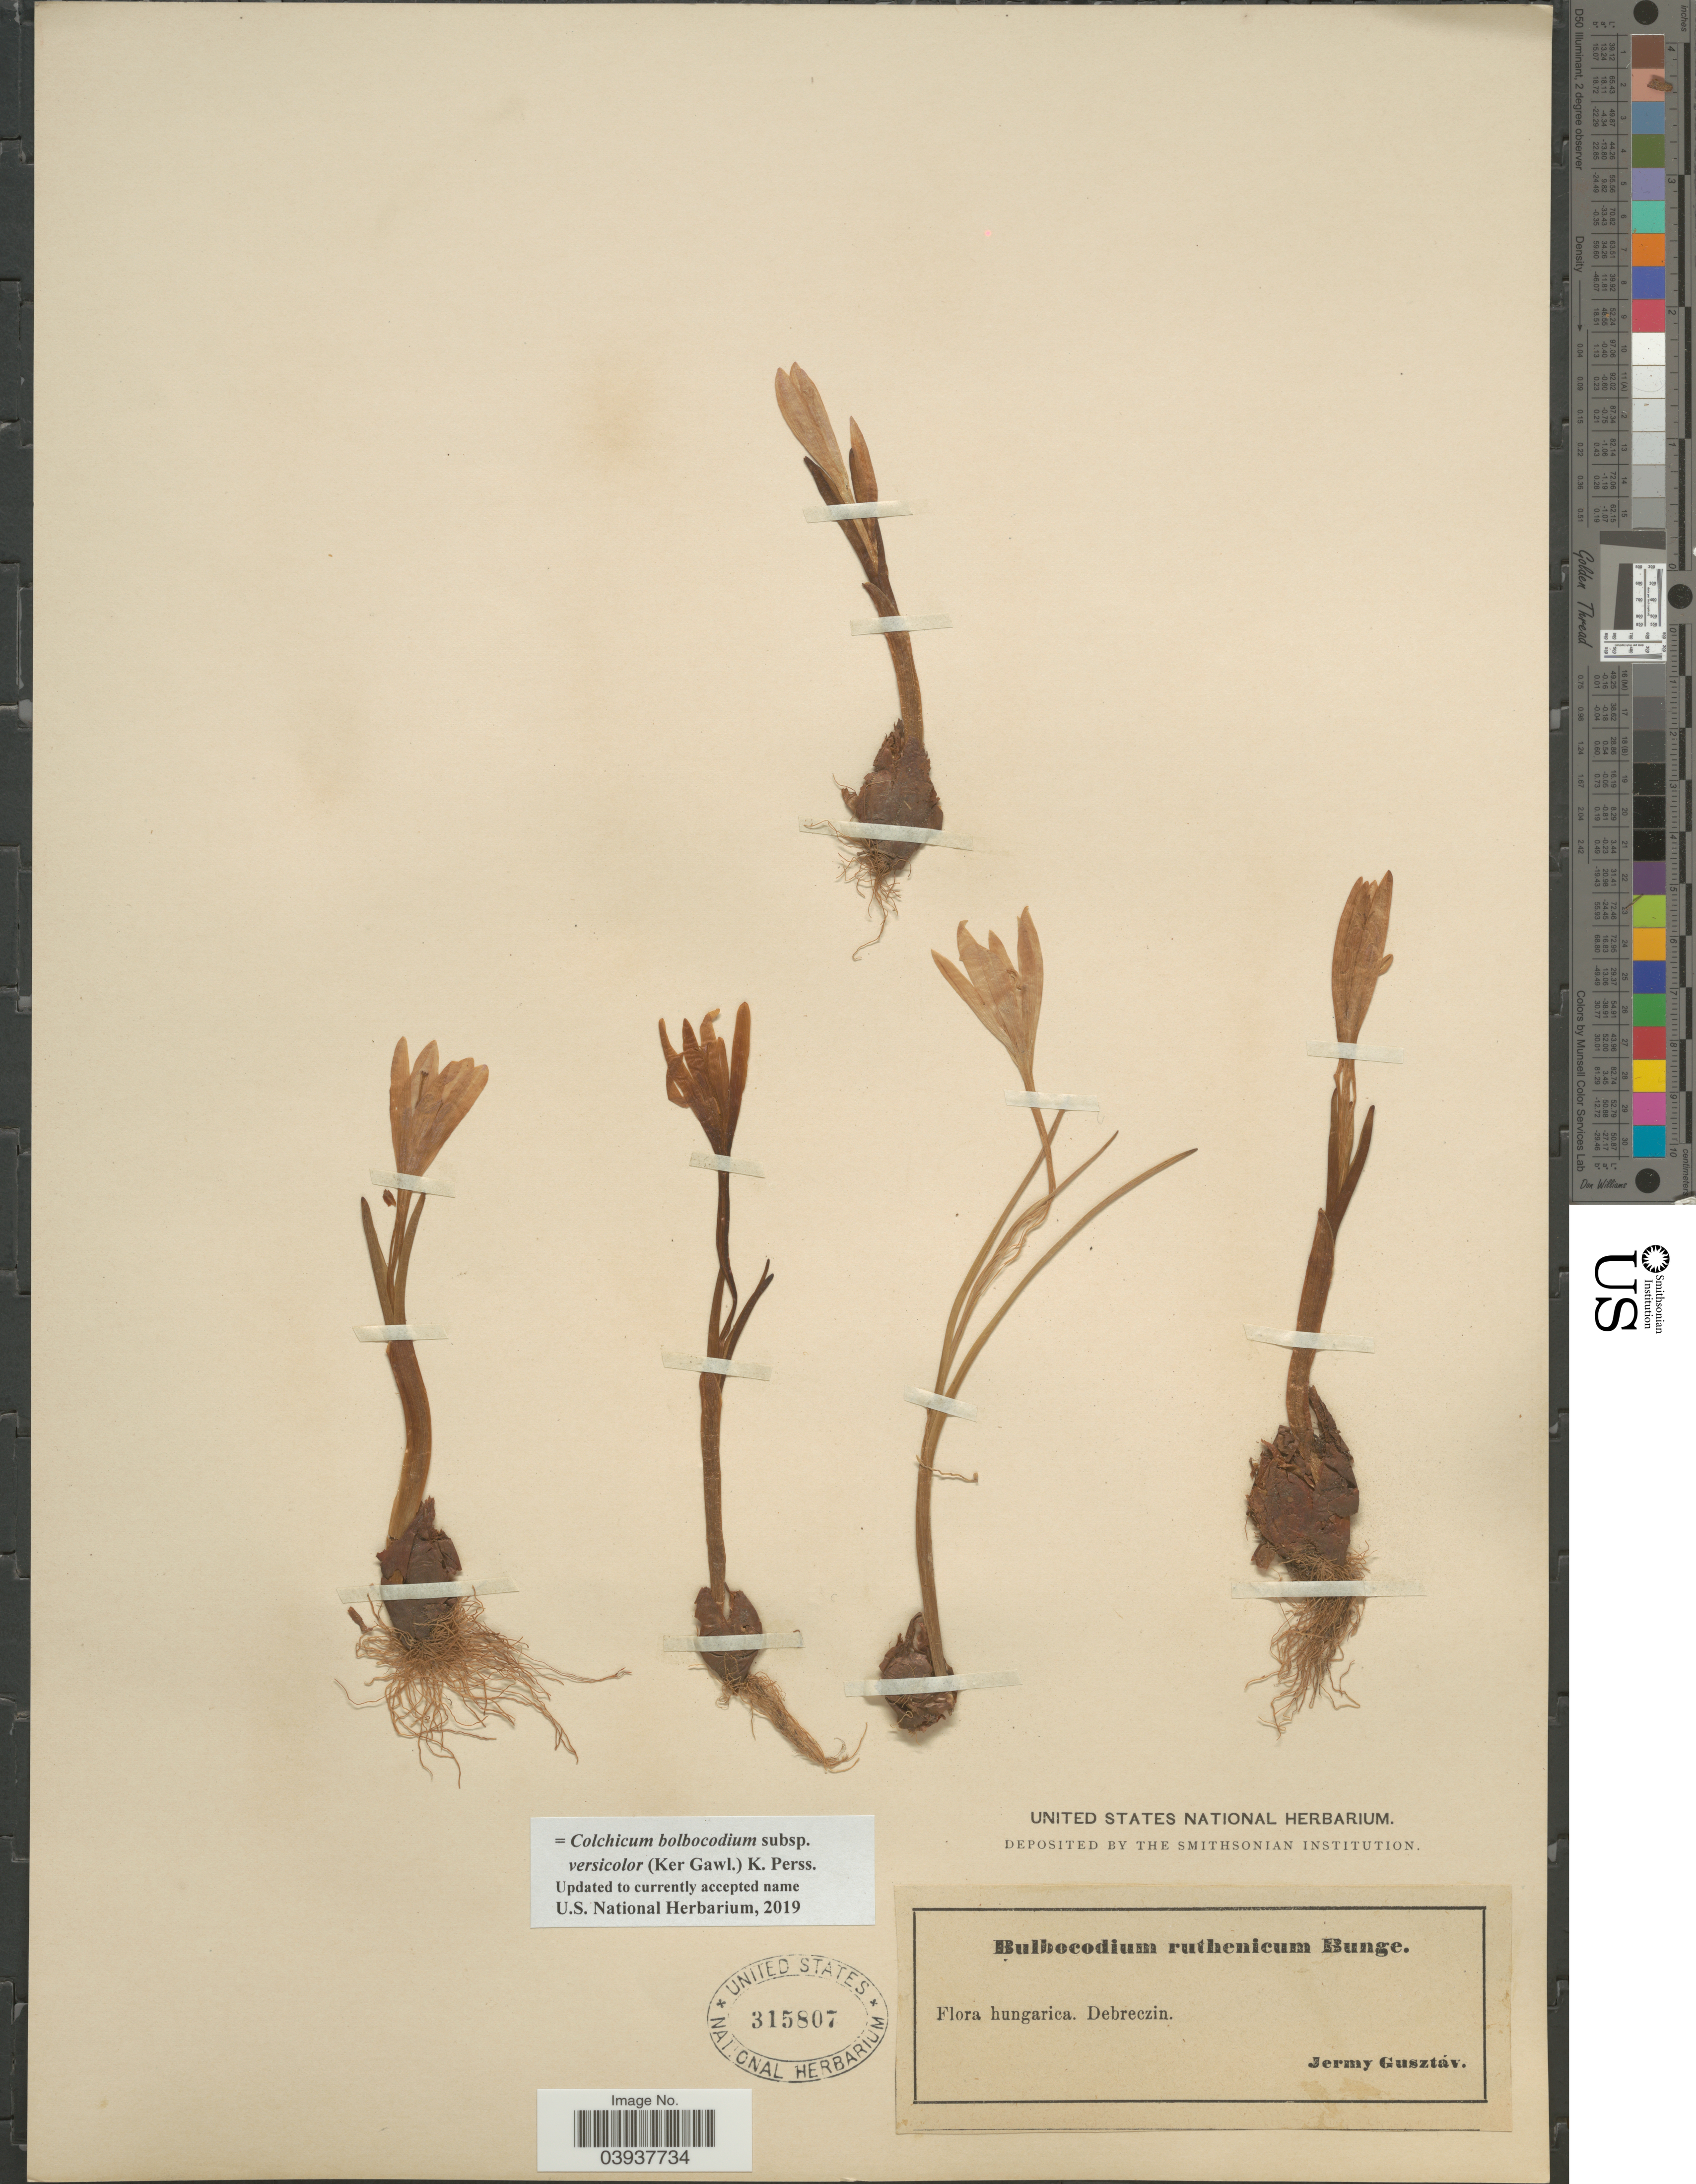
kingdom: Plantae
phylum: Tracheophyta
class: Liliopsida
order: Liliales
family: Colchicaceae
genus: Colchicum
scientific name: Colchicum bulbocodium subsp. versicolor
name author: (Ker Gawl.) K. Perss.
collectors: J. Gusztav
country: Hungary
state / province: Debrecen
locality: Hungarica. Debreczin.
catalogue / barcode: US 315807